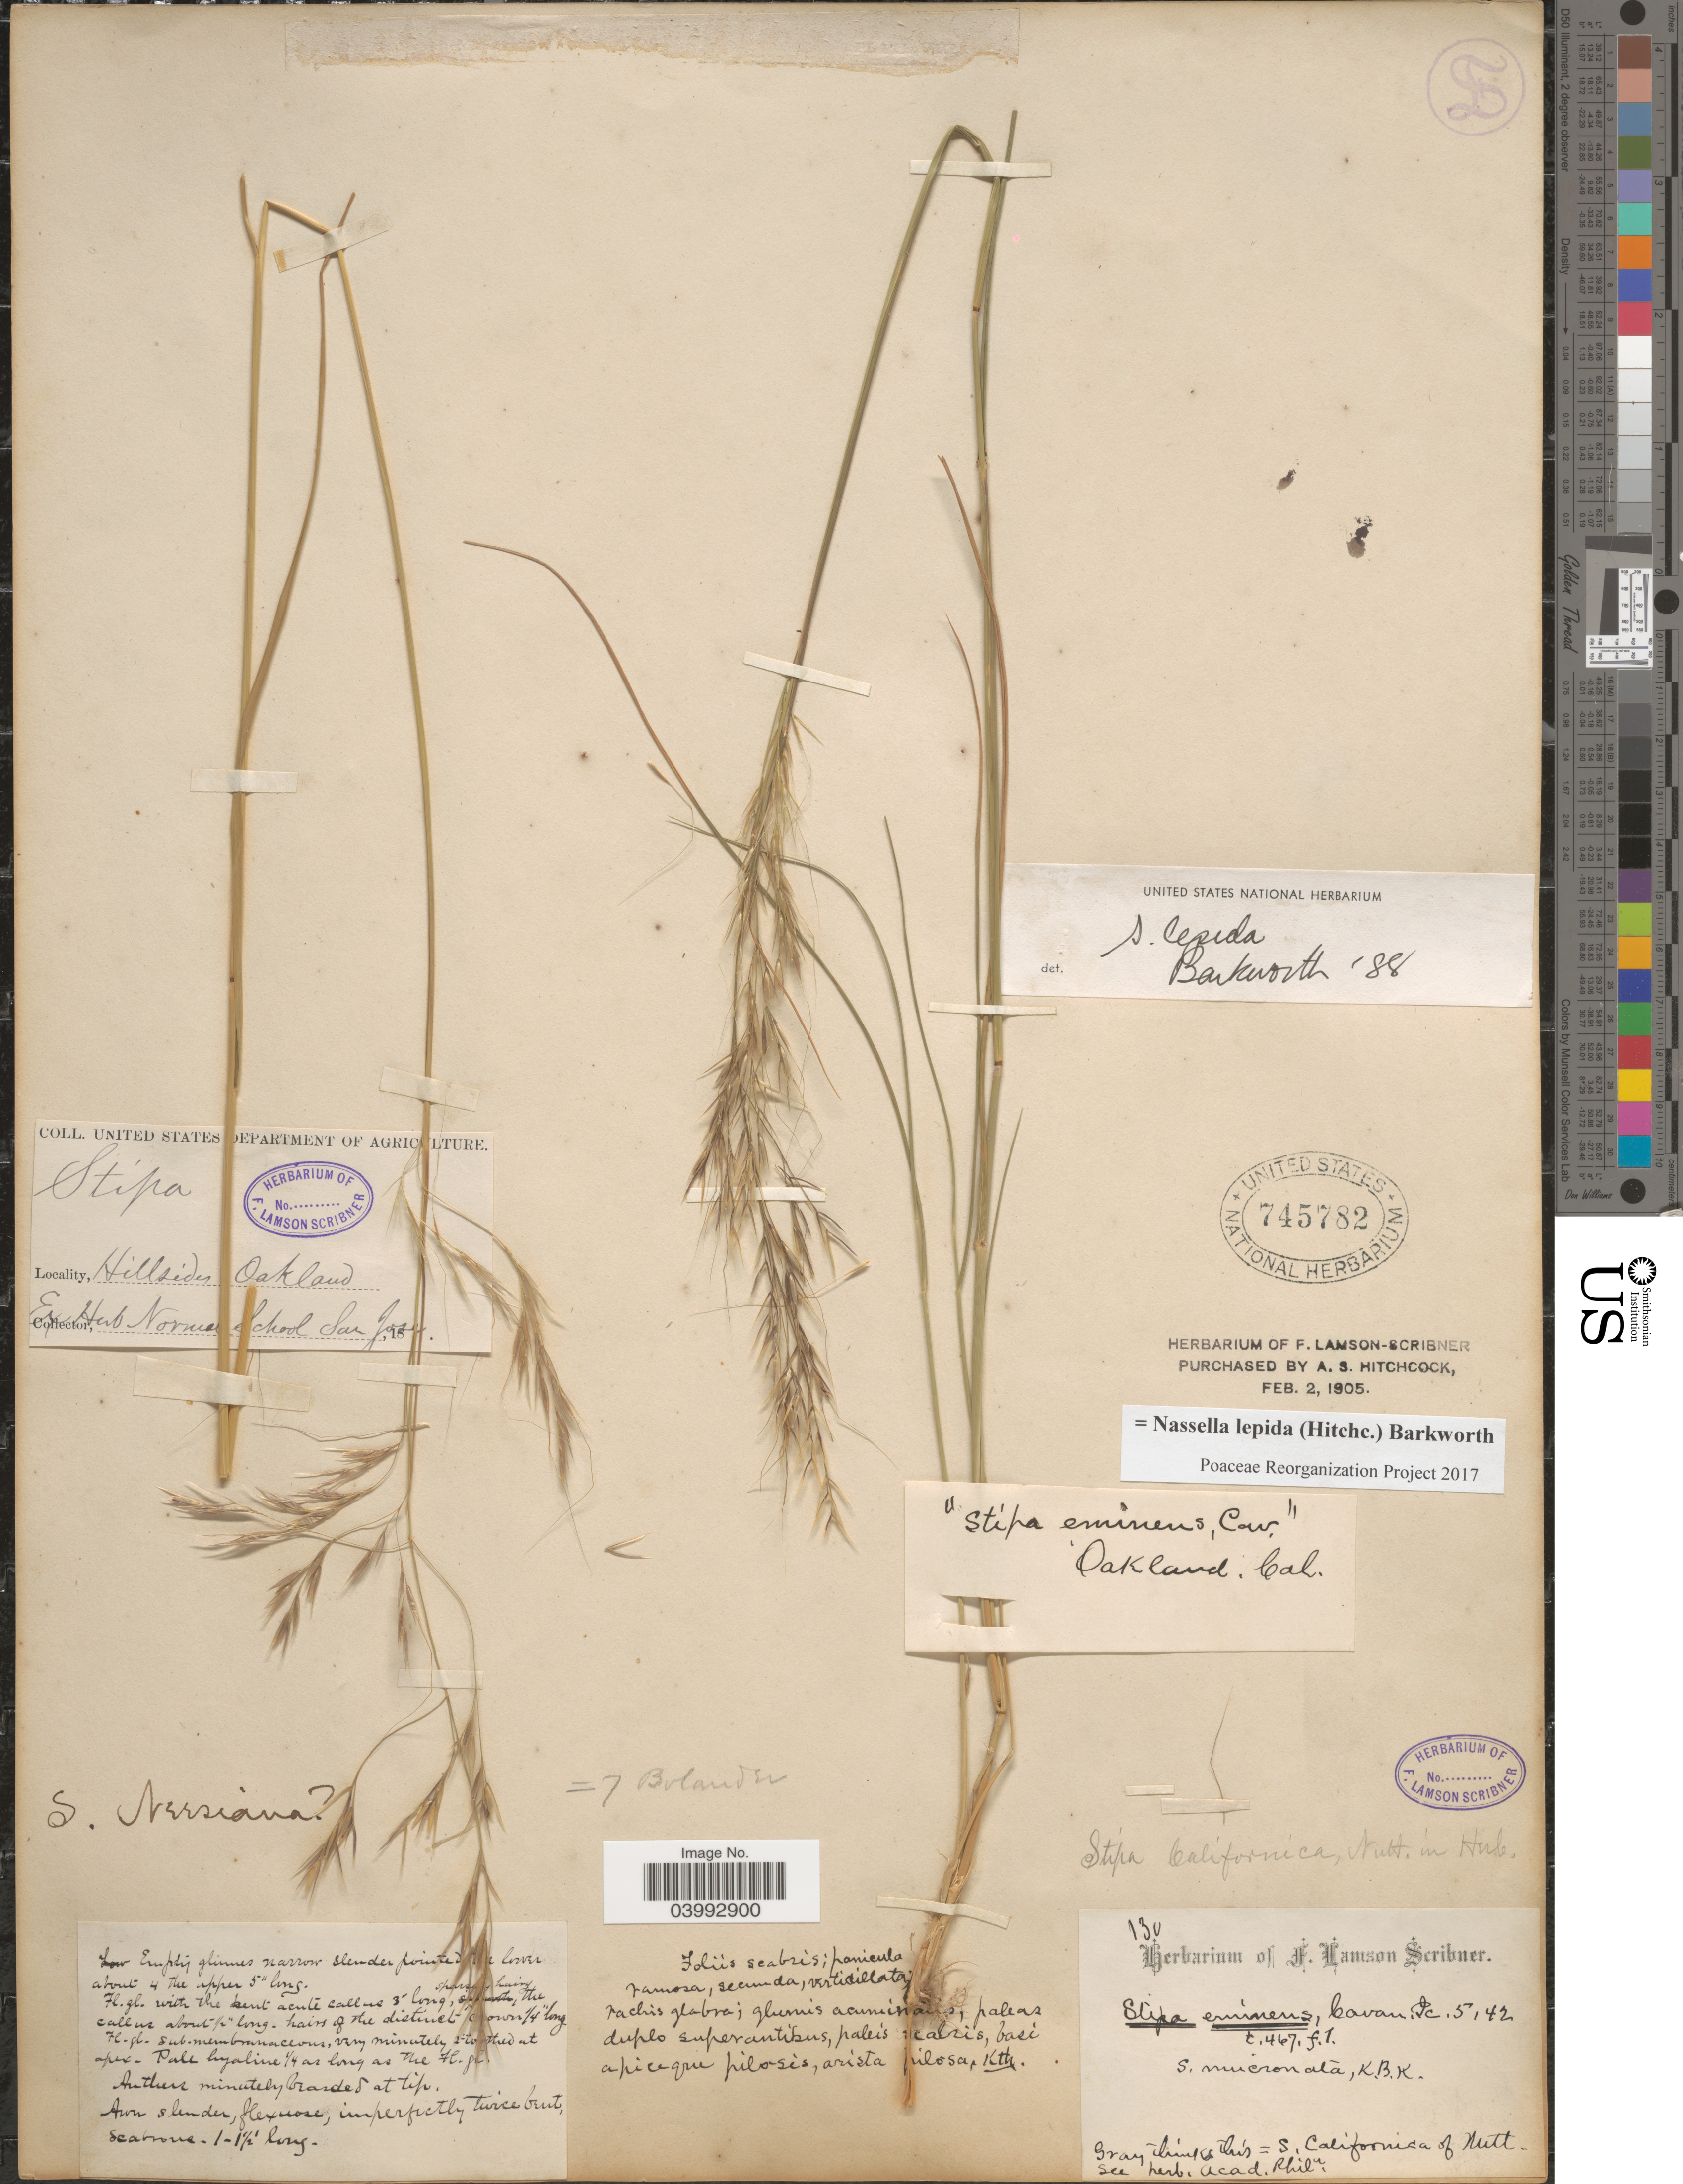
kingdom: Plantae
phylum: Tracheophyta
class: Liliopsida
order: Poales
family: Poaceae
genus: Nassella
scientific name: Nassella lepida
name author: (Hitchc.) Barkworth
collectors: Ex Herb. St. Normal School San Jose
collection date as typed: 18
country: United States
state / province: California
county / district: Alameda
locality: Hillsides Oakland.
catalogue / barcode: US 745782